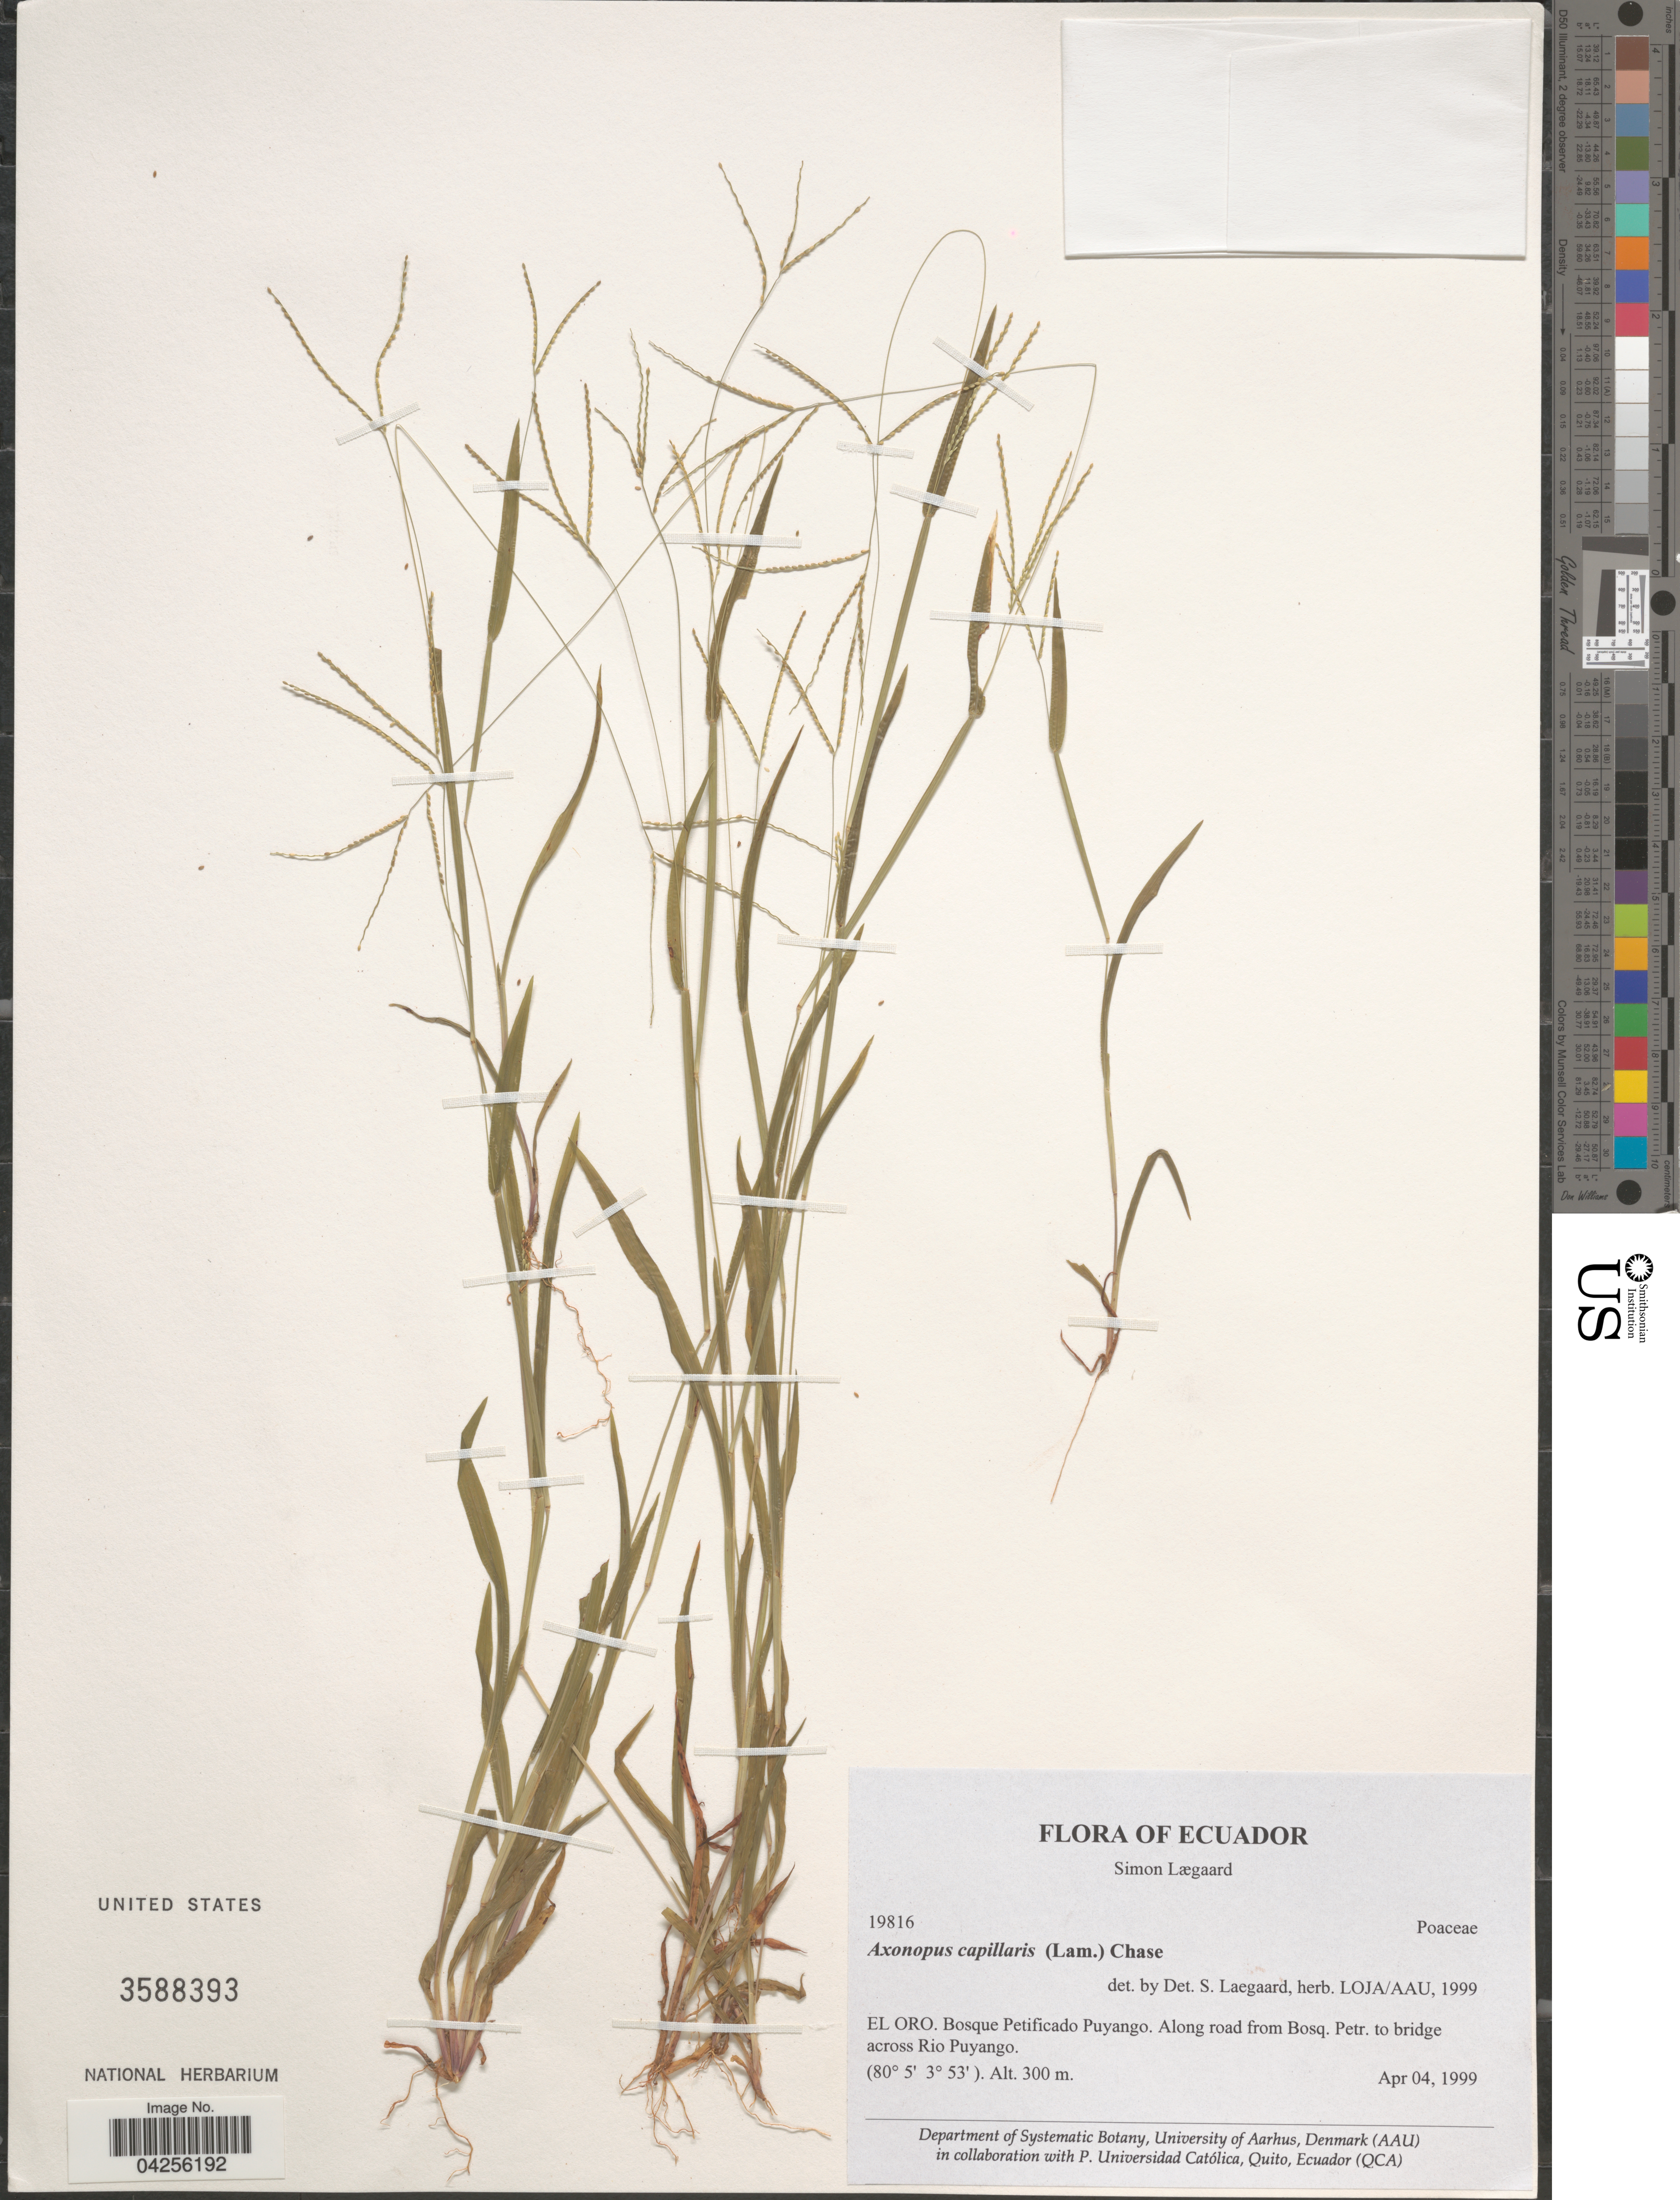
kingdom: Plantae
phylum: Tracheophyta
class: Liliopsida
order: Poales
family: Poaceae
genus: Axonopus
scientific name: Axonopus capillaris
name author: (Lam.) Chase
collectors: S. Lægaard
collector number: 19816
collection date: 1999-04-04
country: Ecuador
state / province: El Oro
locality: Bosque Petificado Puyango. Along road from Bosq. Petr. to bridge across Rio Puyango.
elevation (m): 300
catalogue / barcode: US 3588393